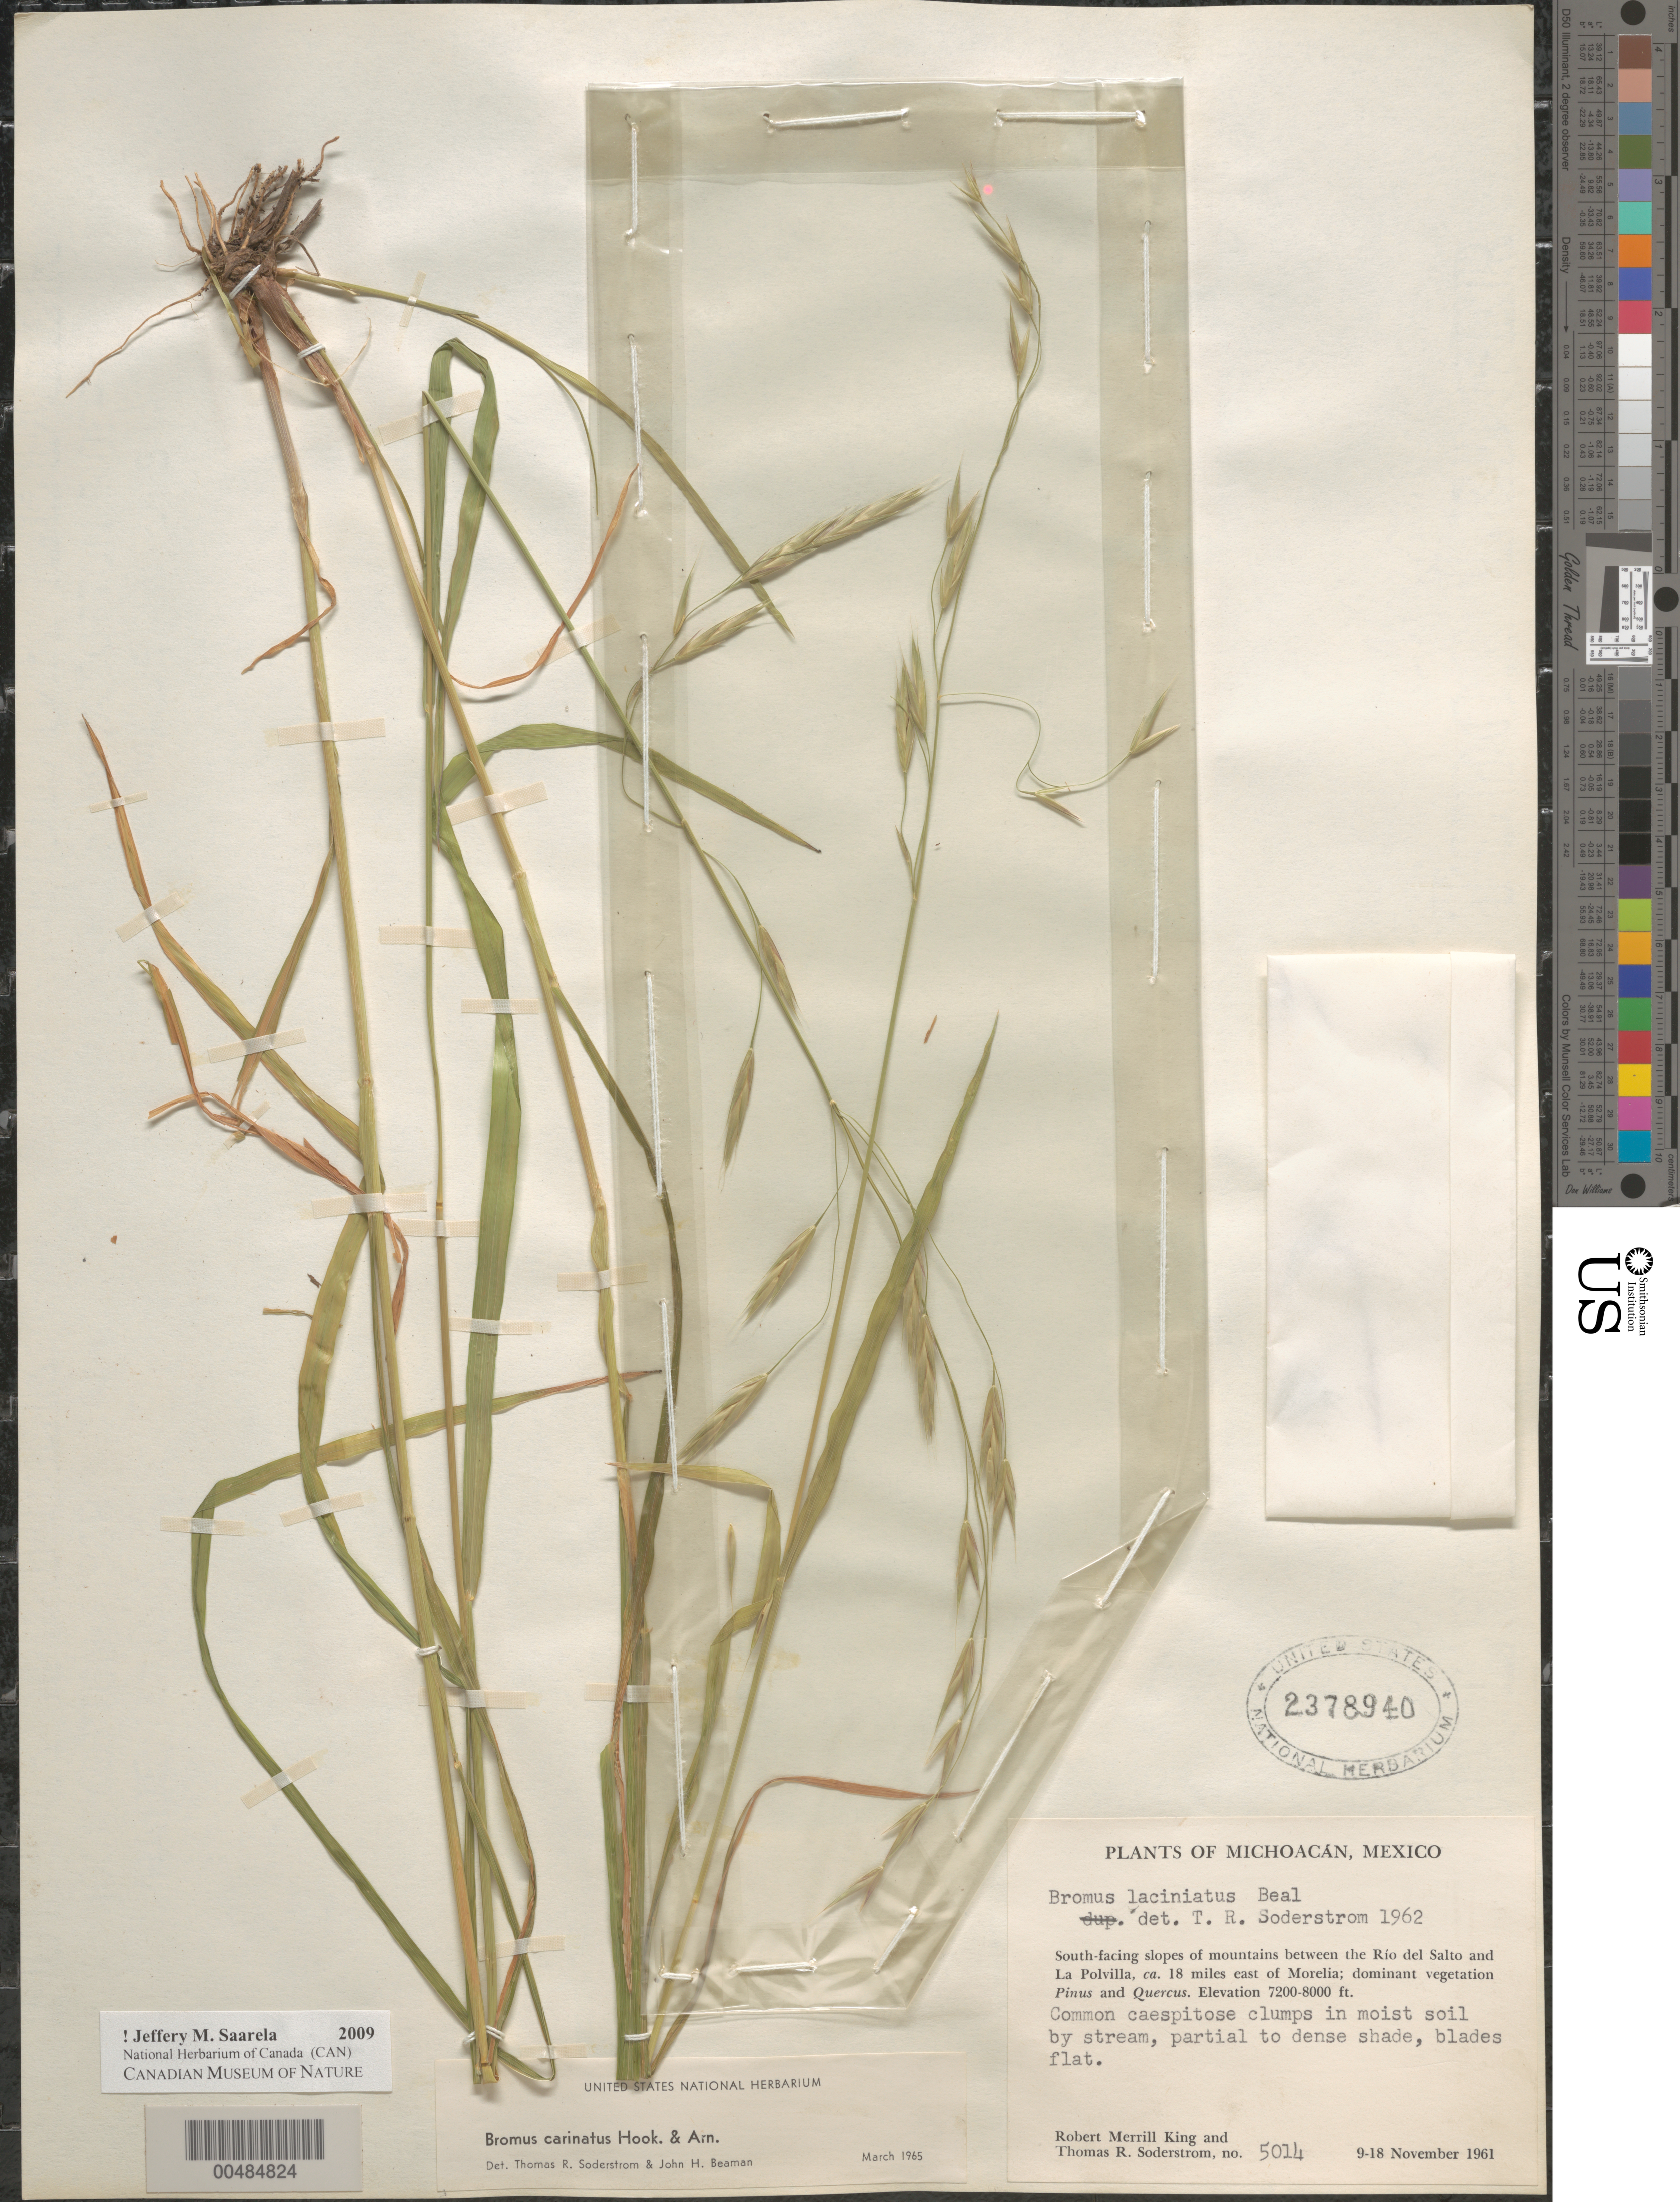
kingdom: Plantae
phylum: Tracheophyta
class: Liliopsida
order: Poales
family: Poaceae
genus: Bromus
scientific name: Bromus carinatus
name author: Hook. & Arn.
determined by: Soderstrom, T. R.; Beaman, J. H.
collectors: R. M. King & T. R. Soderstrom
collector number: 5014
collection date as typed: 9 Nov 1961 to 18 Nov 1961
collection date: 1961-11-09/1961-11-18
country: Mexico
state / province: Michoacán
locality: S-facing slopes of mountains between the Río del Salto and La Polvilla, about 18 mi E of Morelia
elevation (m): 2195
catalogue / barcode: US 2378940